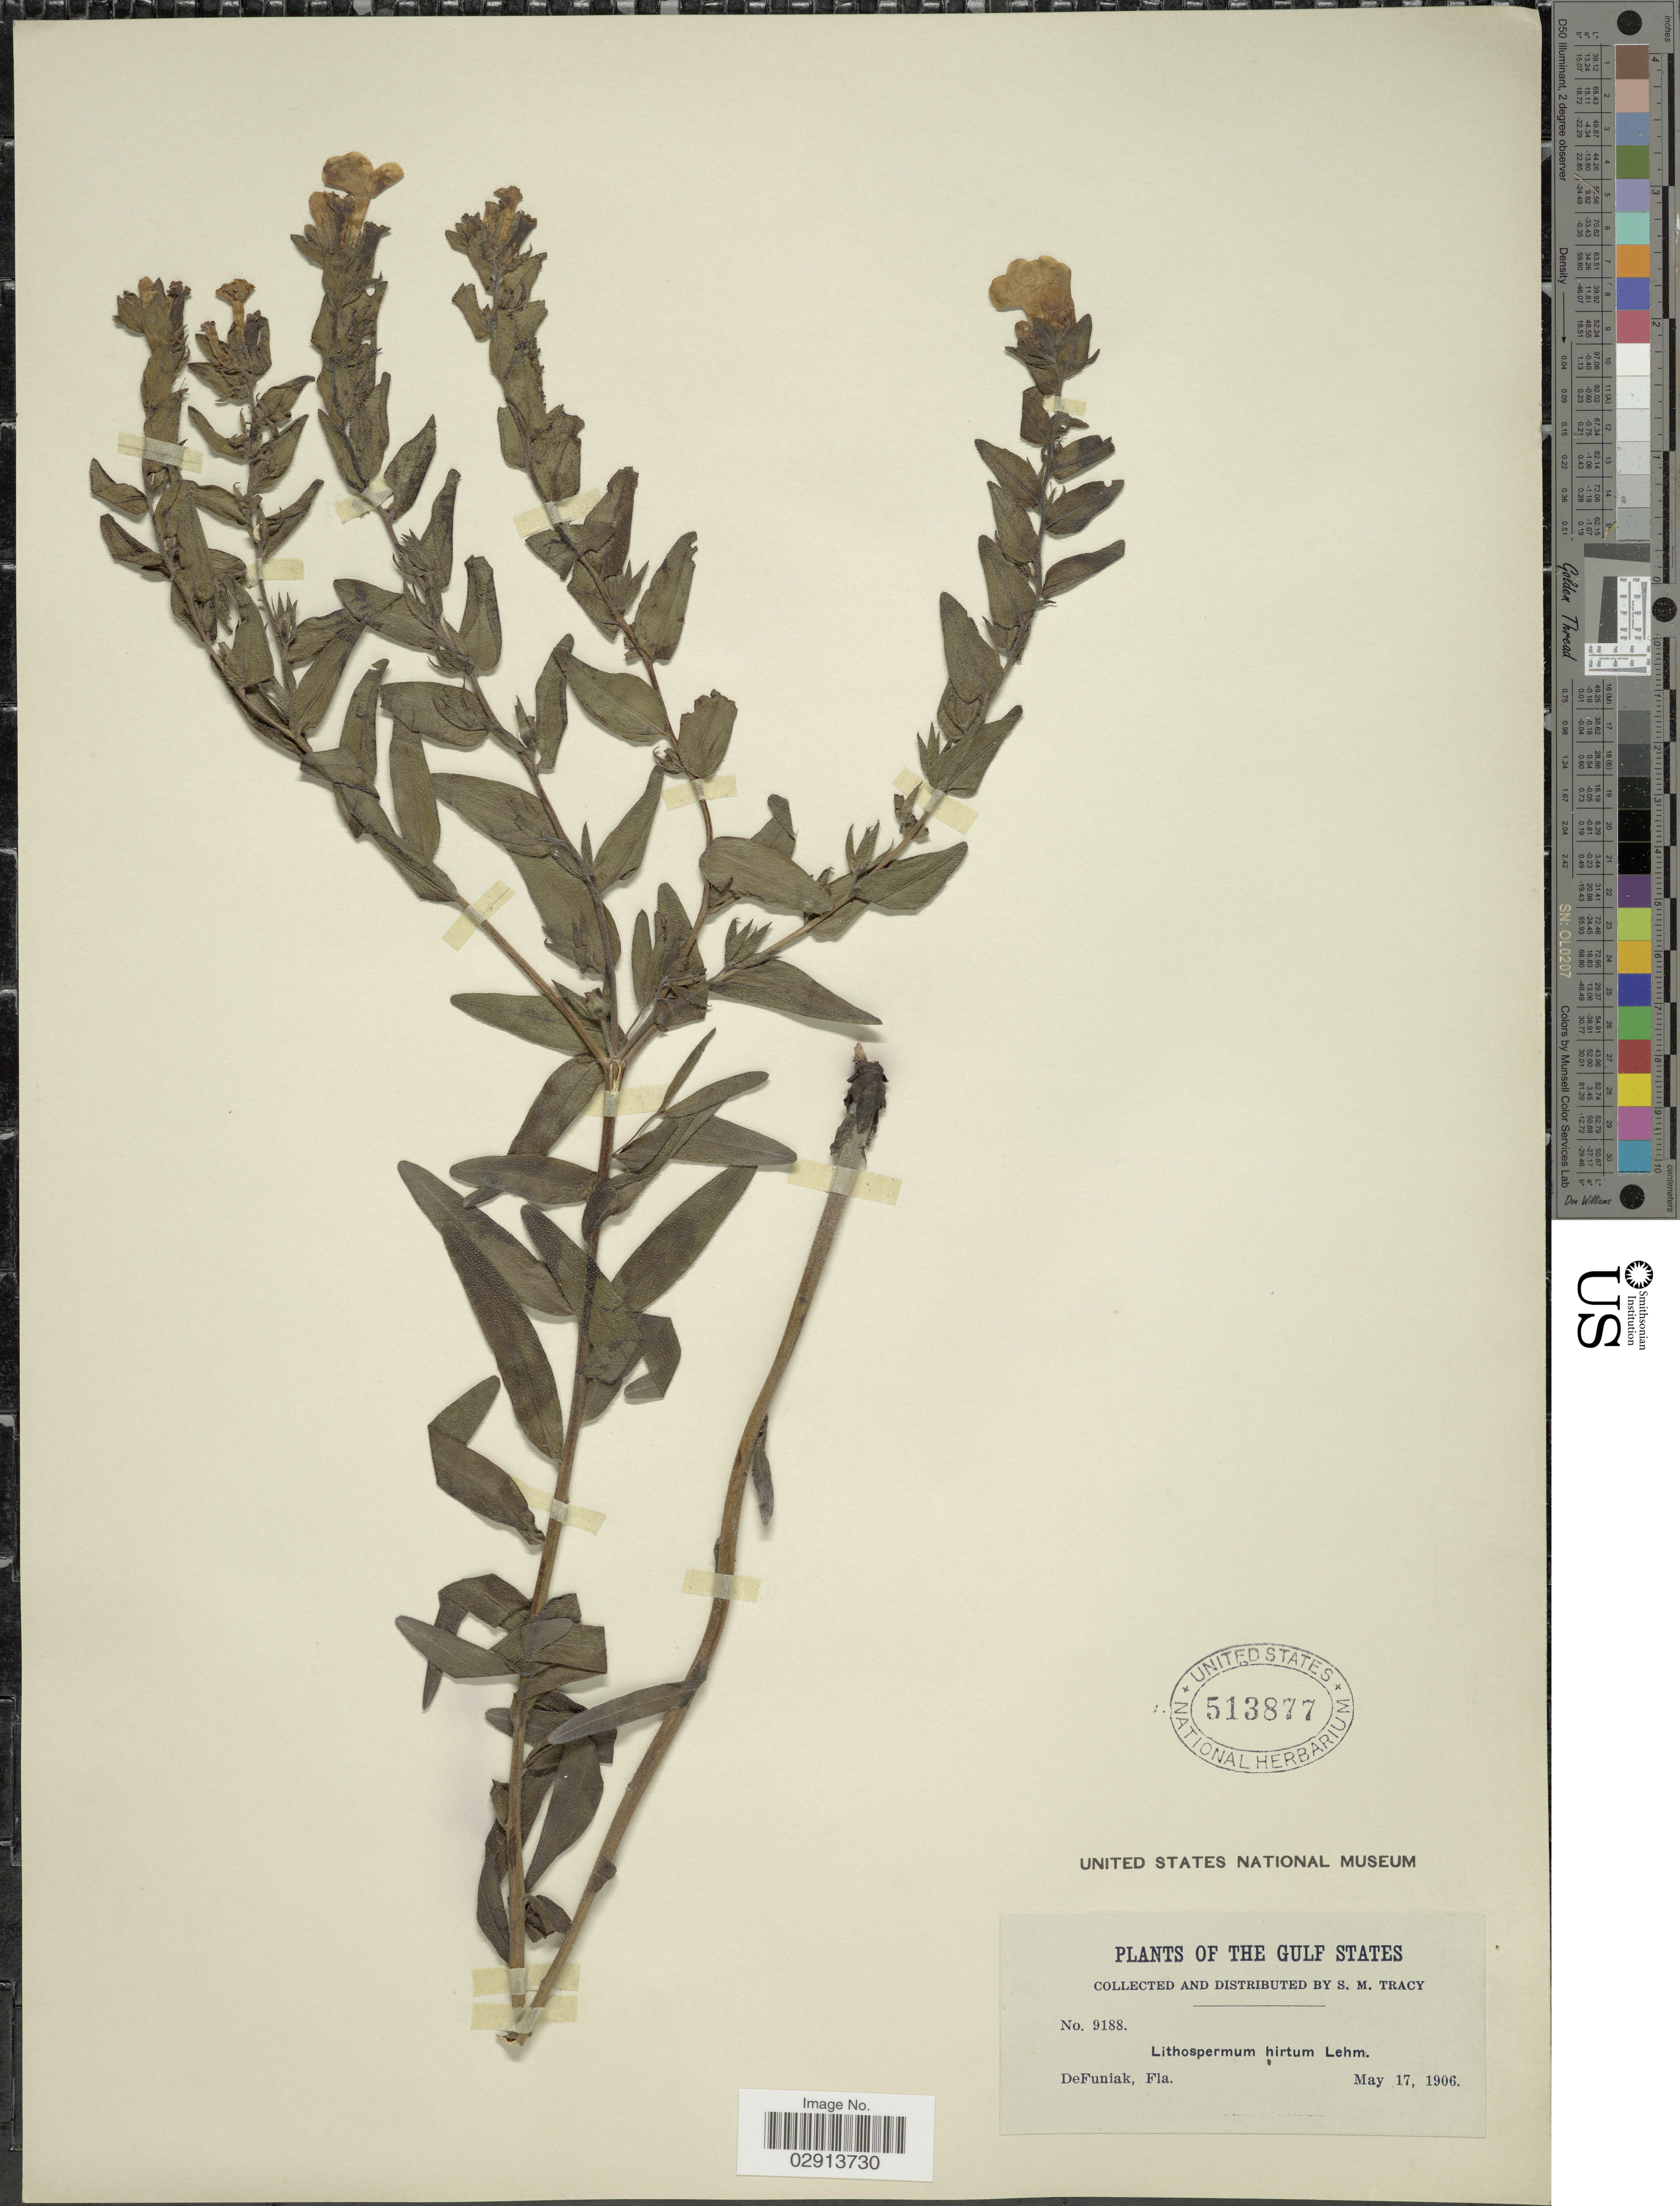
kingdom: Plantae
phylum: Tracheophyta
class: Magnoliopsida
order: Boraginales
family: Boraginaceae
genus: Lithospermum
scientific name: Lithospermum caroliniense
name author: (J.F. Gmel.) MacMill.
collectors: S. M. Tracy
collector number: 9188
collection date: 1906-05-17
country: United States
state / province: Florida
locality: The Gulf States. DeFuniak, Fla.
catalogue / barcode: US 513877